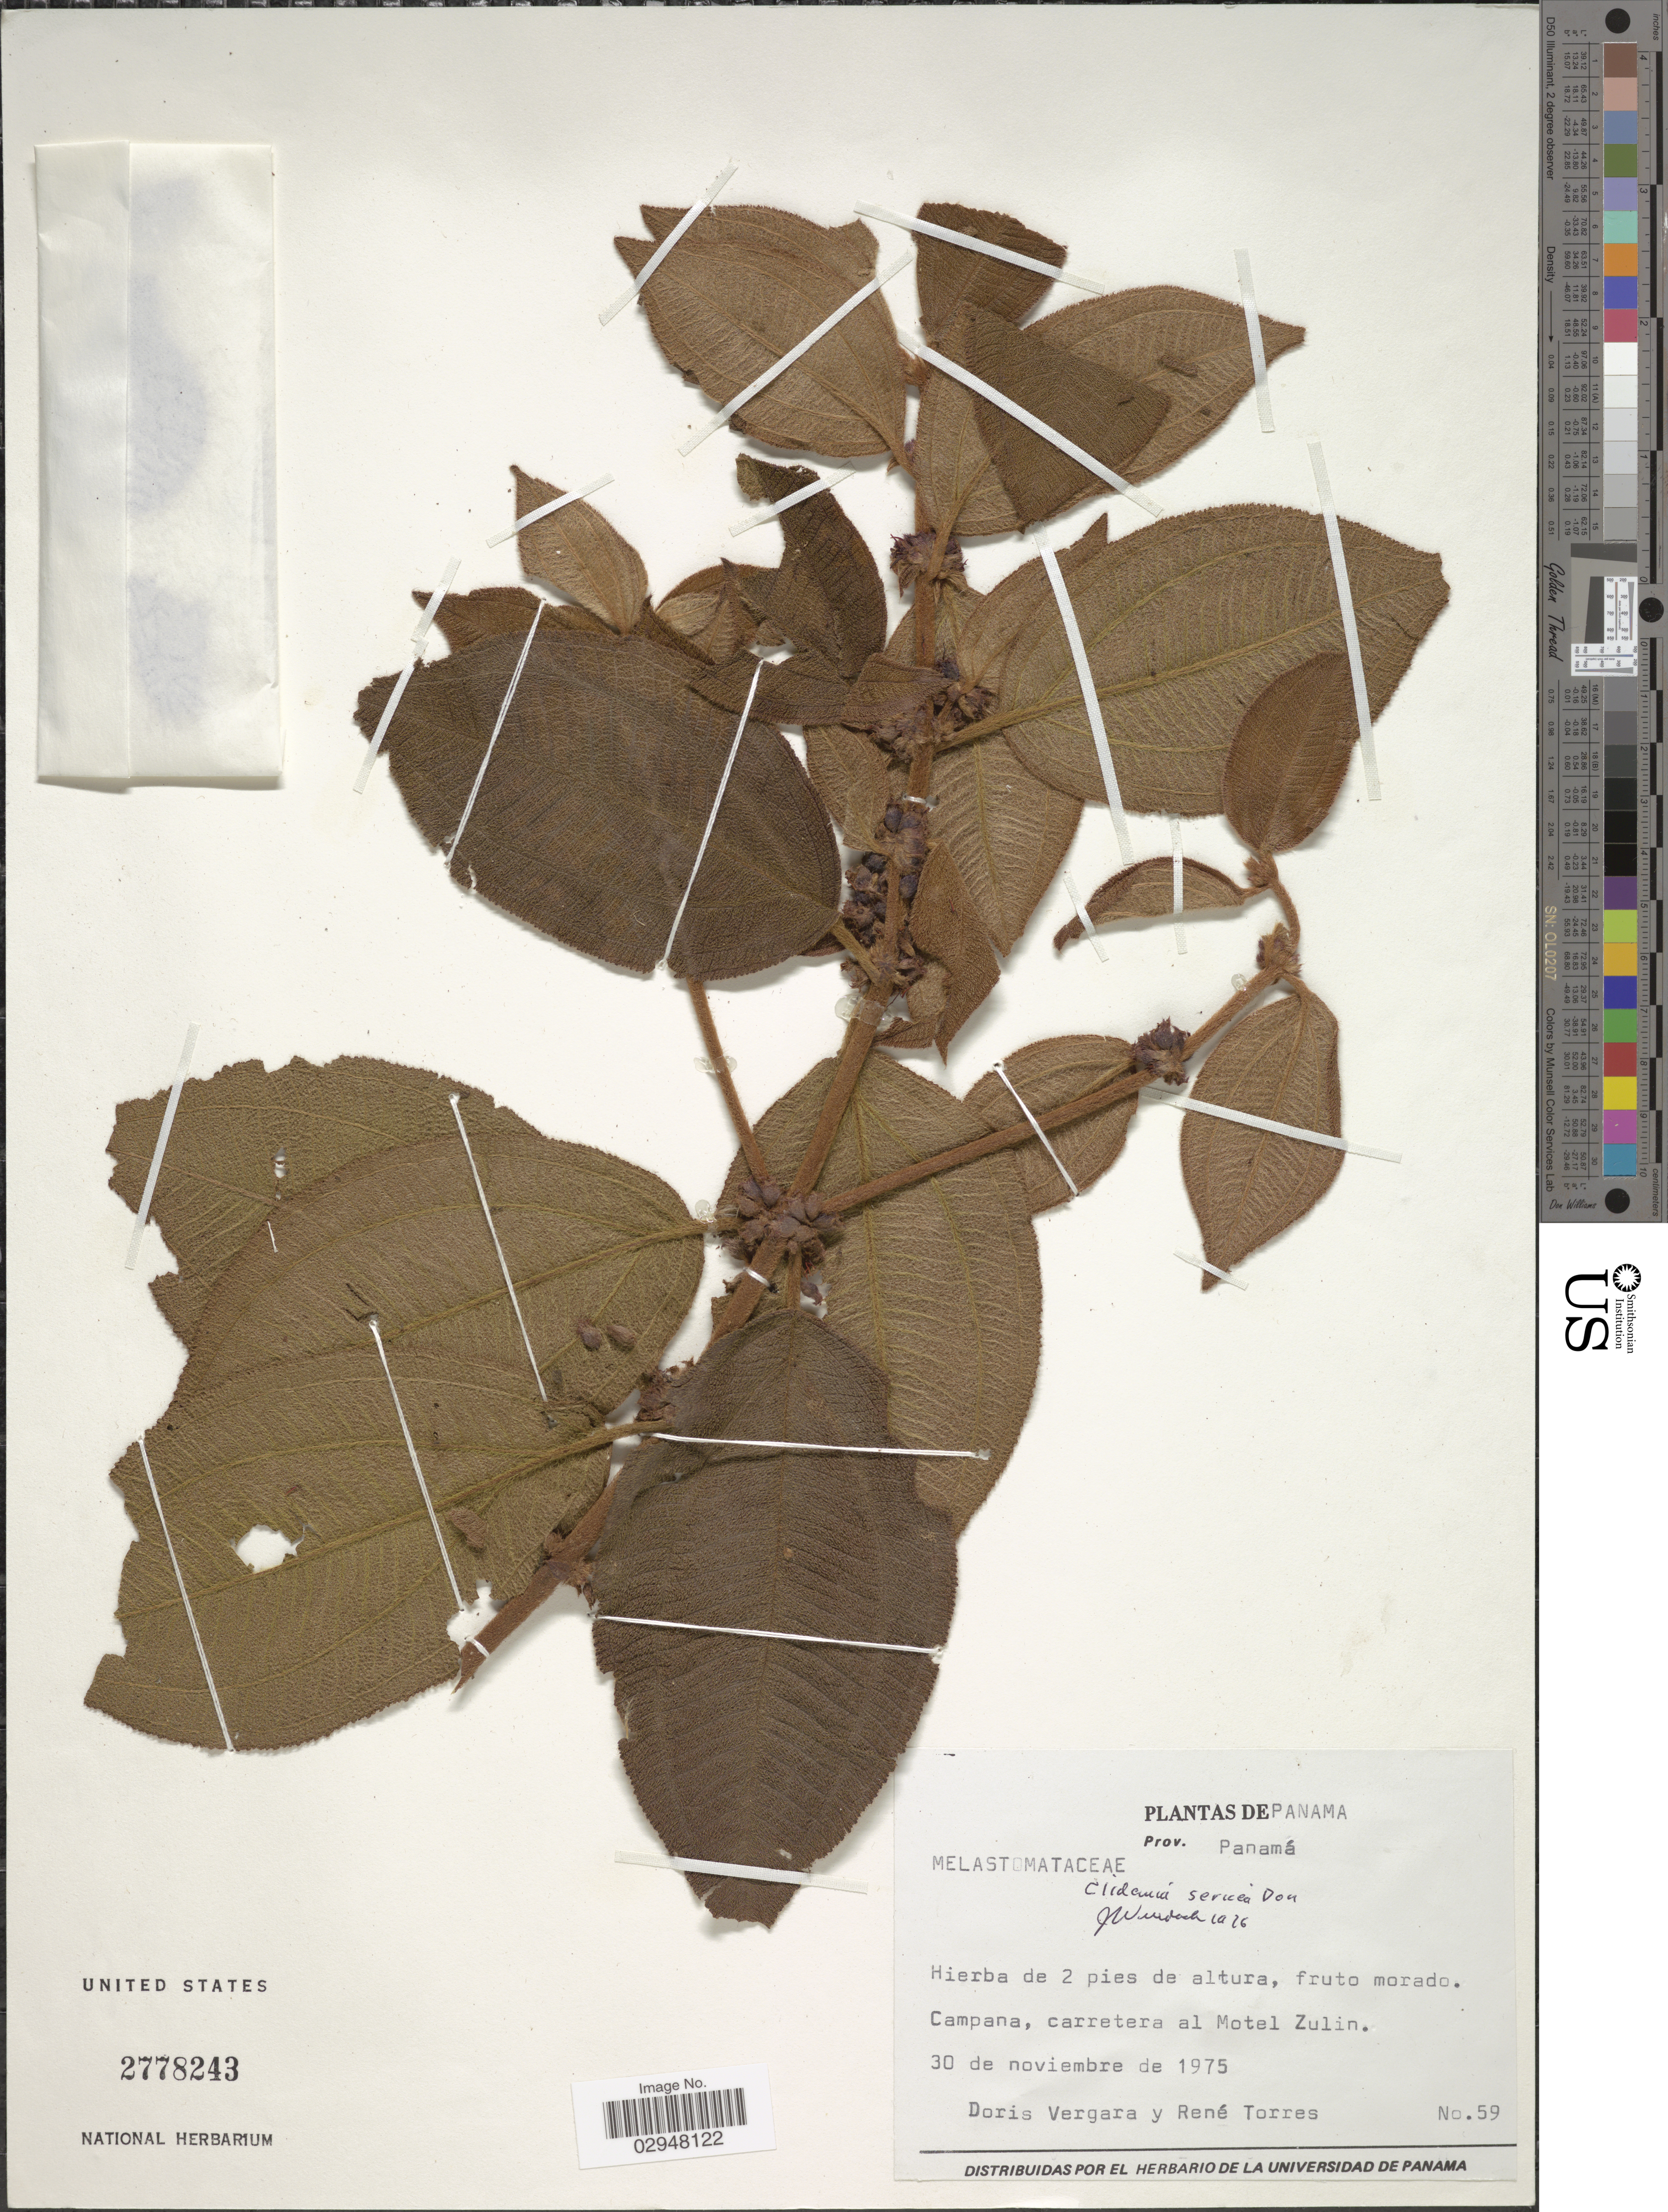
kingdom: Plantae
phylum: Tracheophyta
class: Magnoliopsida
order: Myrtales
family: Melastomataceae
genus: Clidemia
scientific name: Clidemia rubra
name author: (Aubl.) Mart.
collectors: D. Vergara & R. Torres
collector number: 59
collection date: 1975-11-30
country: Panama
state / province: Panamá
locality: Campana, carretera al Motel Zulin.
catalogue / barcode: US 2778243